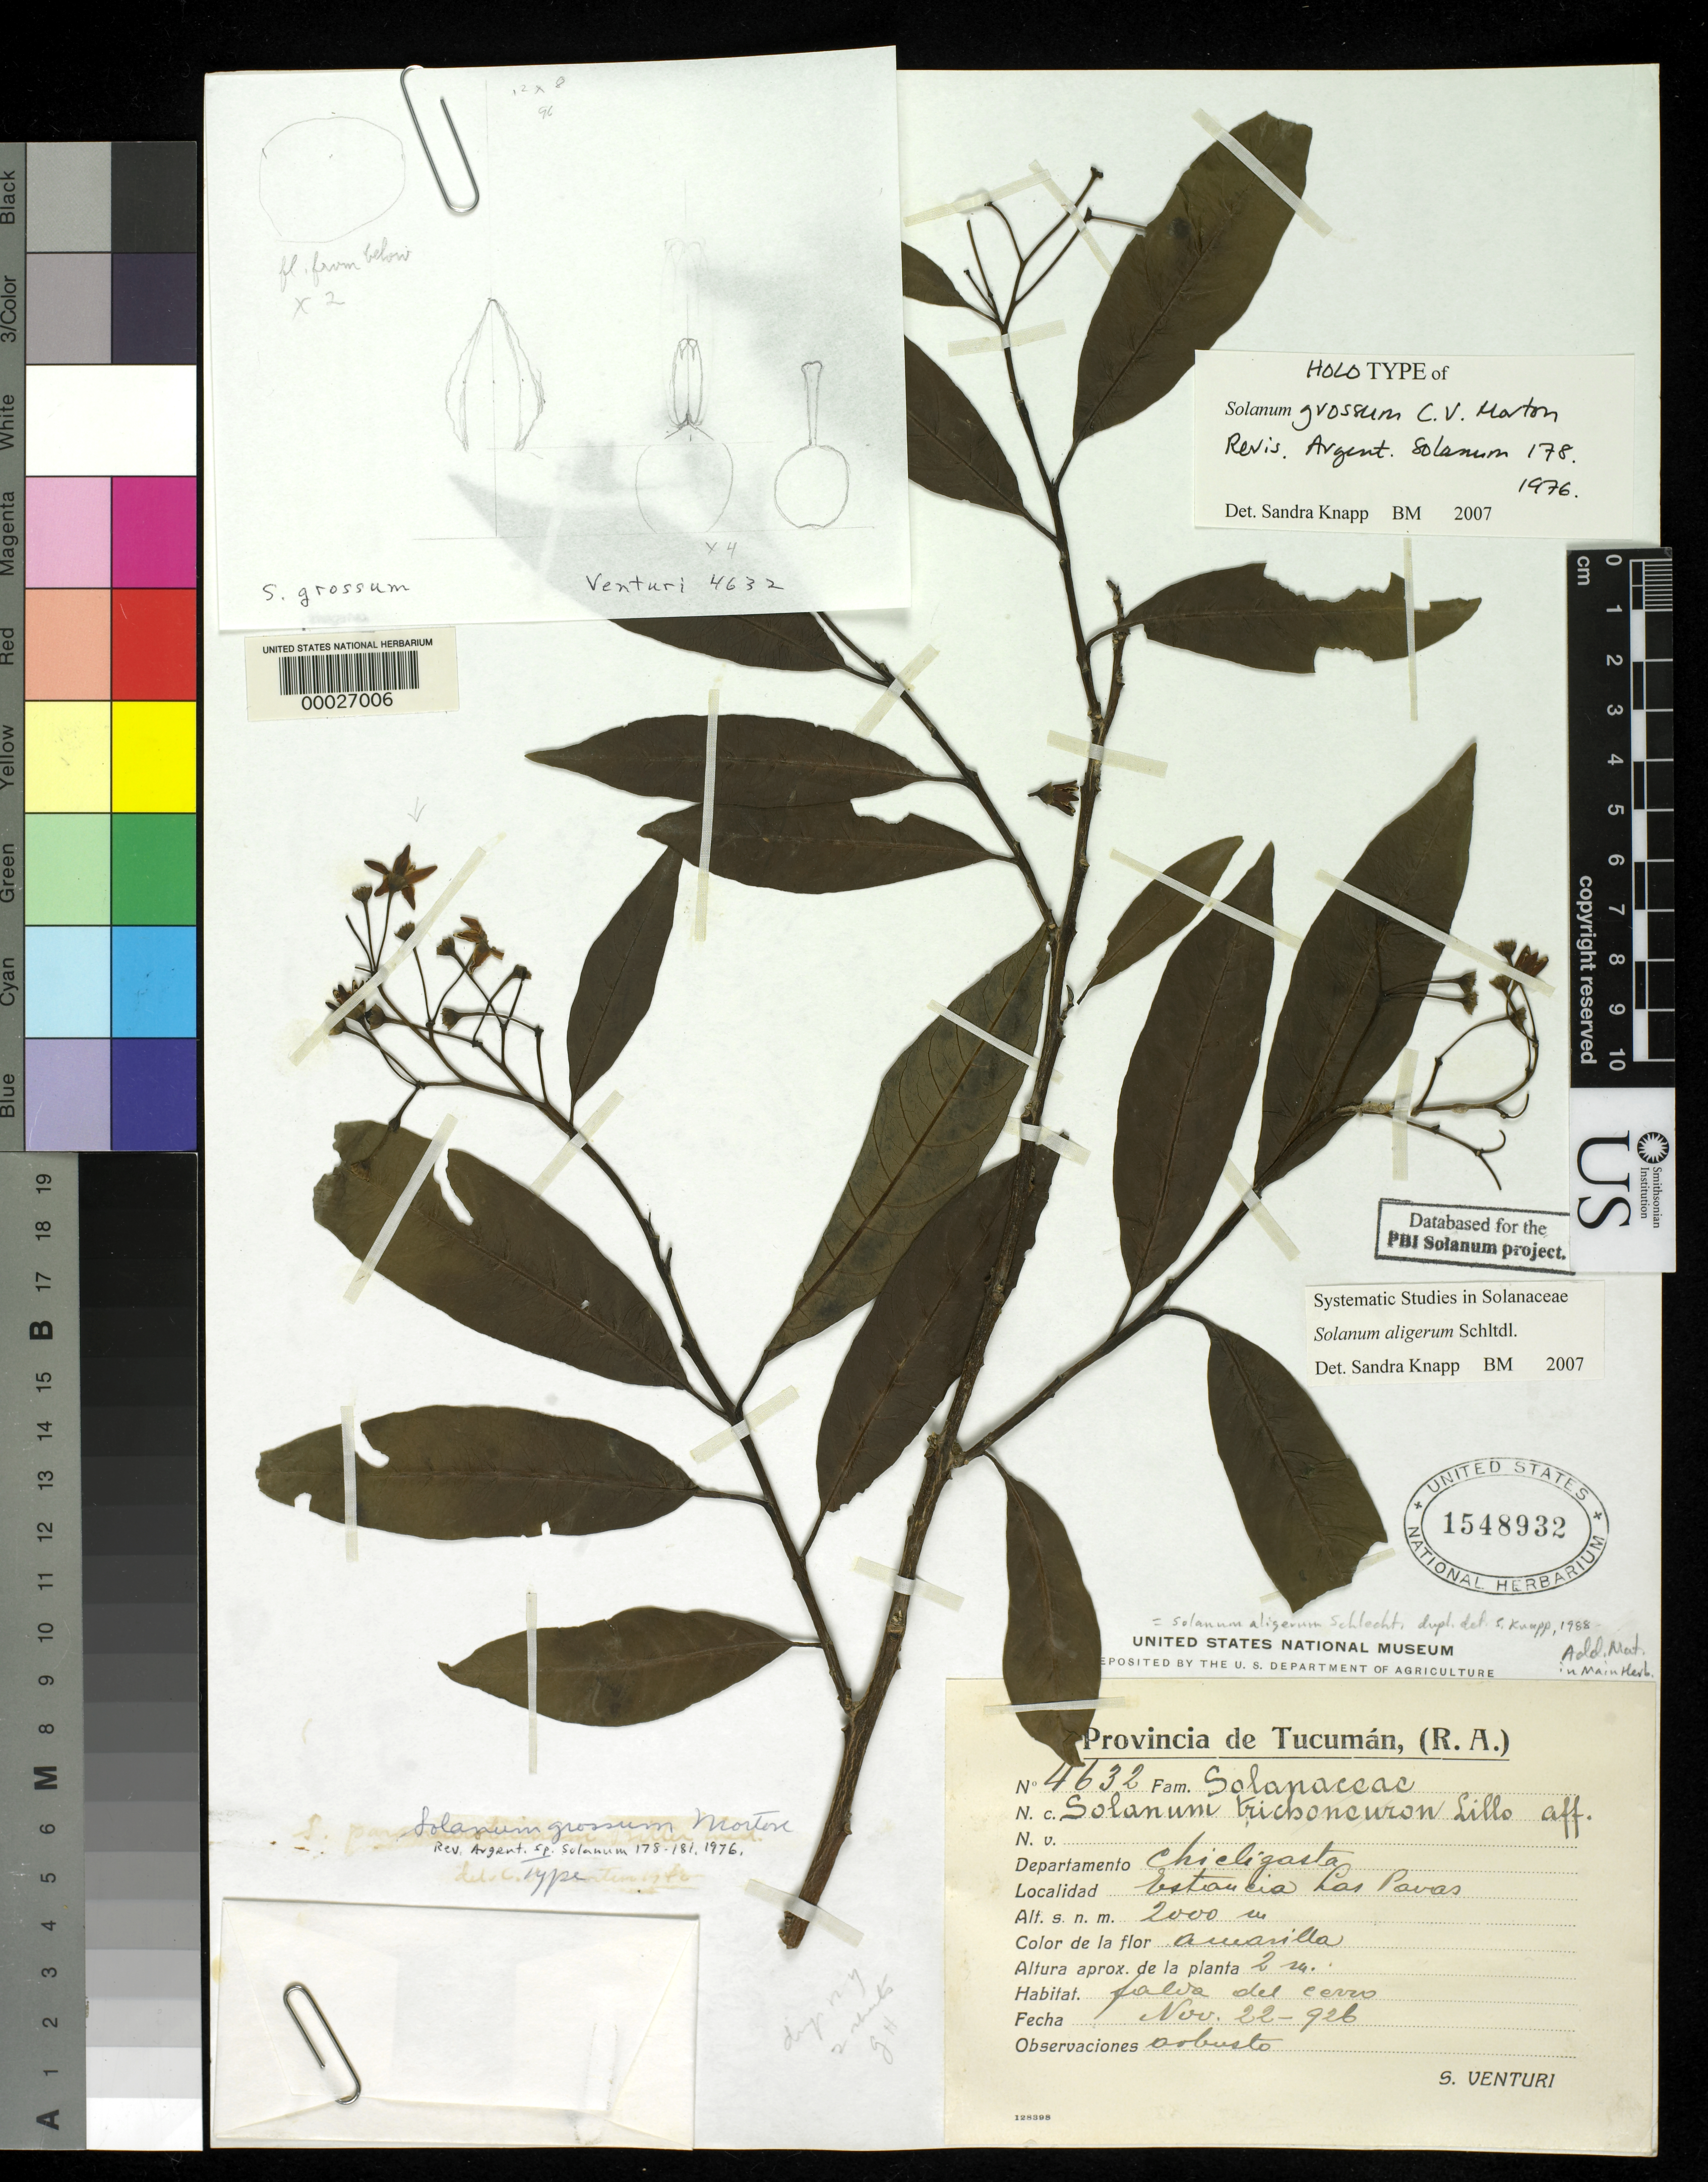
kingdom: Plantae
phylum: Tracheophyta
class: Magnoliopsida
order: Solanales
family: Solanaceae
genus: Solanum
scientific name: Solanum grossum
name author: C.V. Morton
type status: Holotype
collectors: S. Venturi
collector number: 4632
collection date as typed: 22 Nov 1926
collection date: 1926-11-22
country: Argentina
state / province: Tucumán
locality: Departamento Chicligasta, Estancia Las Pavas.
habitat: Falva del cerro.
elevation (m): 2000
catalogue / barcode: US 1548932